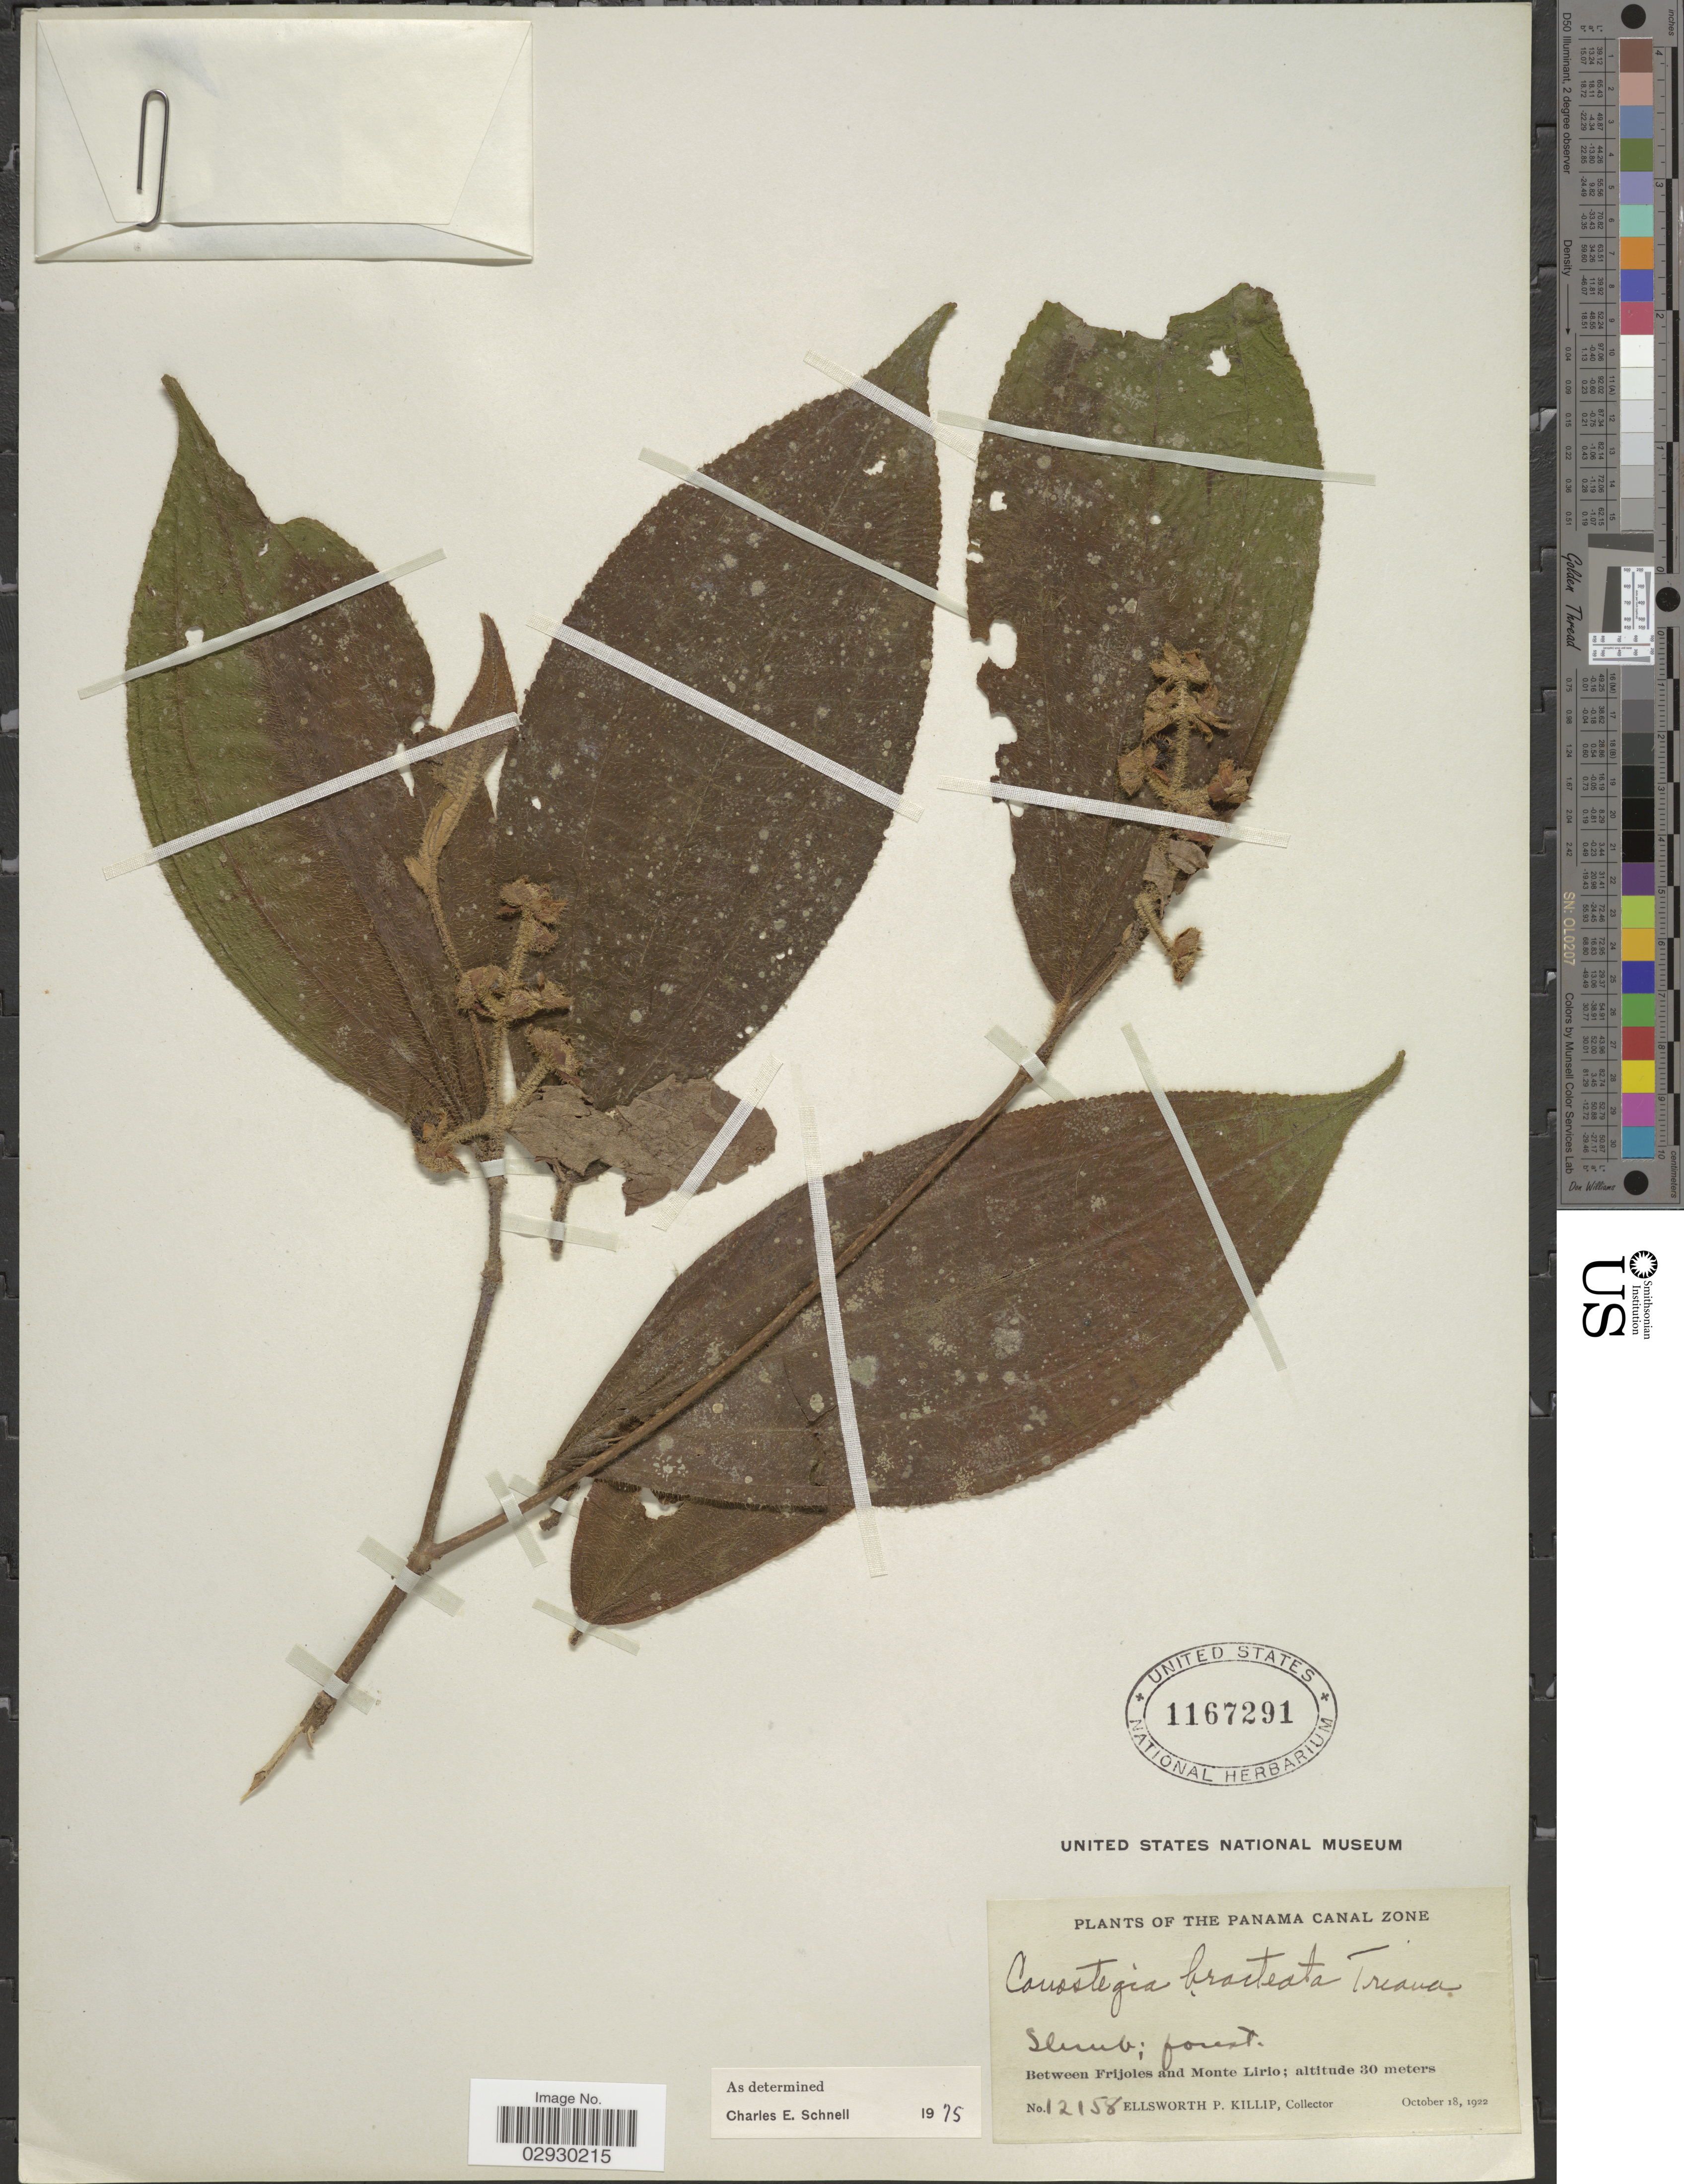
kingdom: Plantae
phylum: Tracheophyta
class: Magnoliopsida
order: Myrtales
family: Melastomataceae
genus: Conostegia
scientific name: Conostegia bracteata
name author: Triana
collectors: E. P. Killip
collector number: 12158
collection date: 1922-10-18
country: Panama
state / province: Colón / Panamá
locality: Panama Canal Zone. Between Frijoles and Monte Lirio.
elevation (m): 30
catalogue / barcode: US 1167291